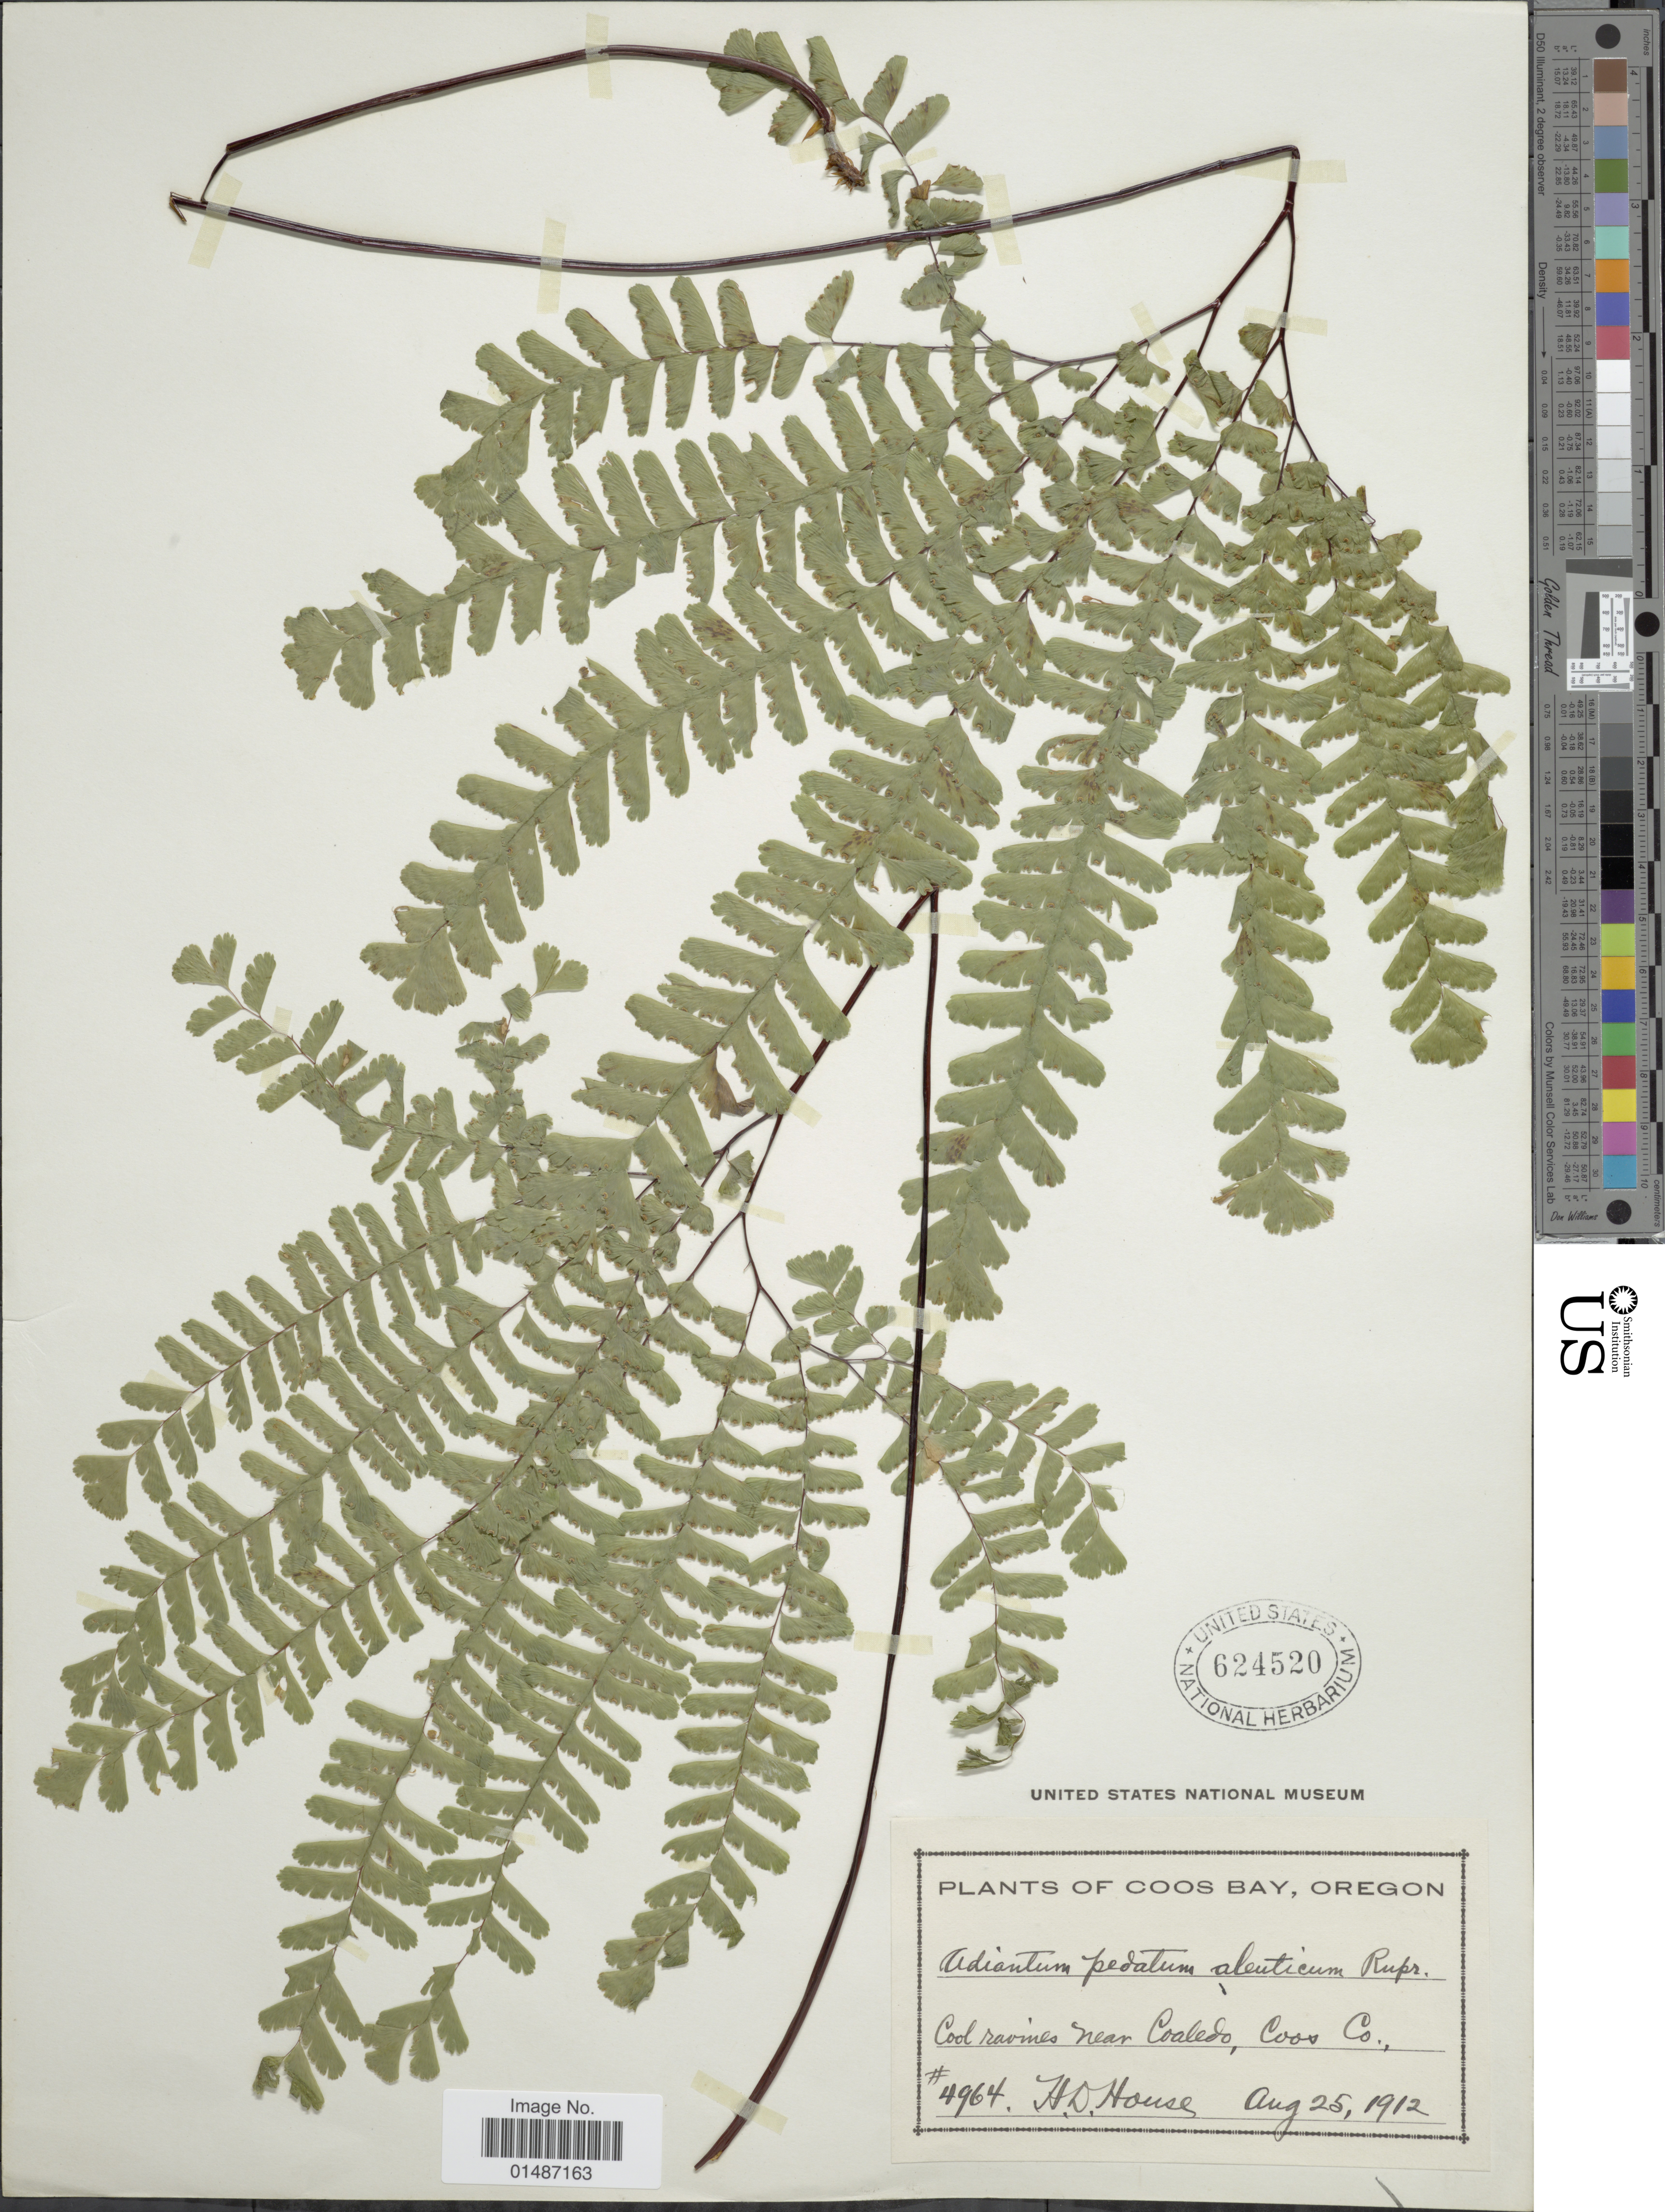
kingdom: Plantae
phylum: Tracheophyta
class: Polypodiopsida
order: Polypodiales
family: Pteridaceae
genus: Adiantum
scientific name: Adiantum pedatum subsp. aleuticum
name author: (Rupr.) Calder & Roy L. Taylor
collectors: H. D. House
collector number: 4964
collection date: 1912-08-25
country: United States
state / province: Oregon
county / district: Coos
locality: Coos Bay. Cool ravines near Coaledo, Coos Co.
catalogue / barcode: US 624520